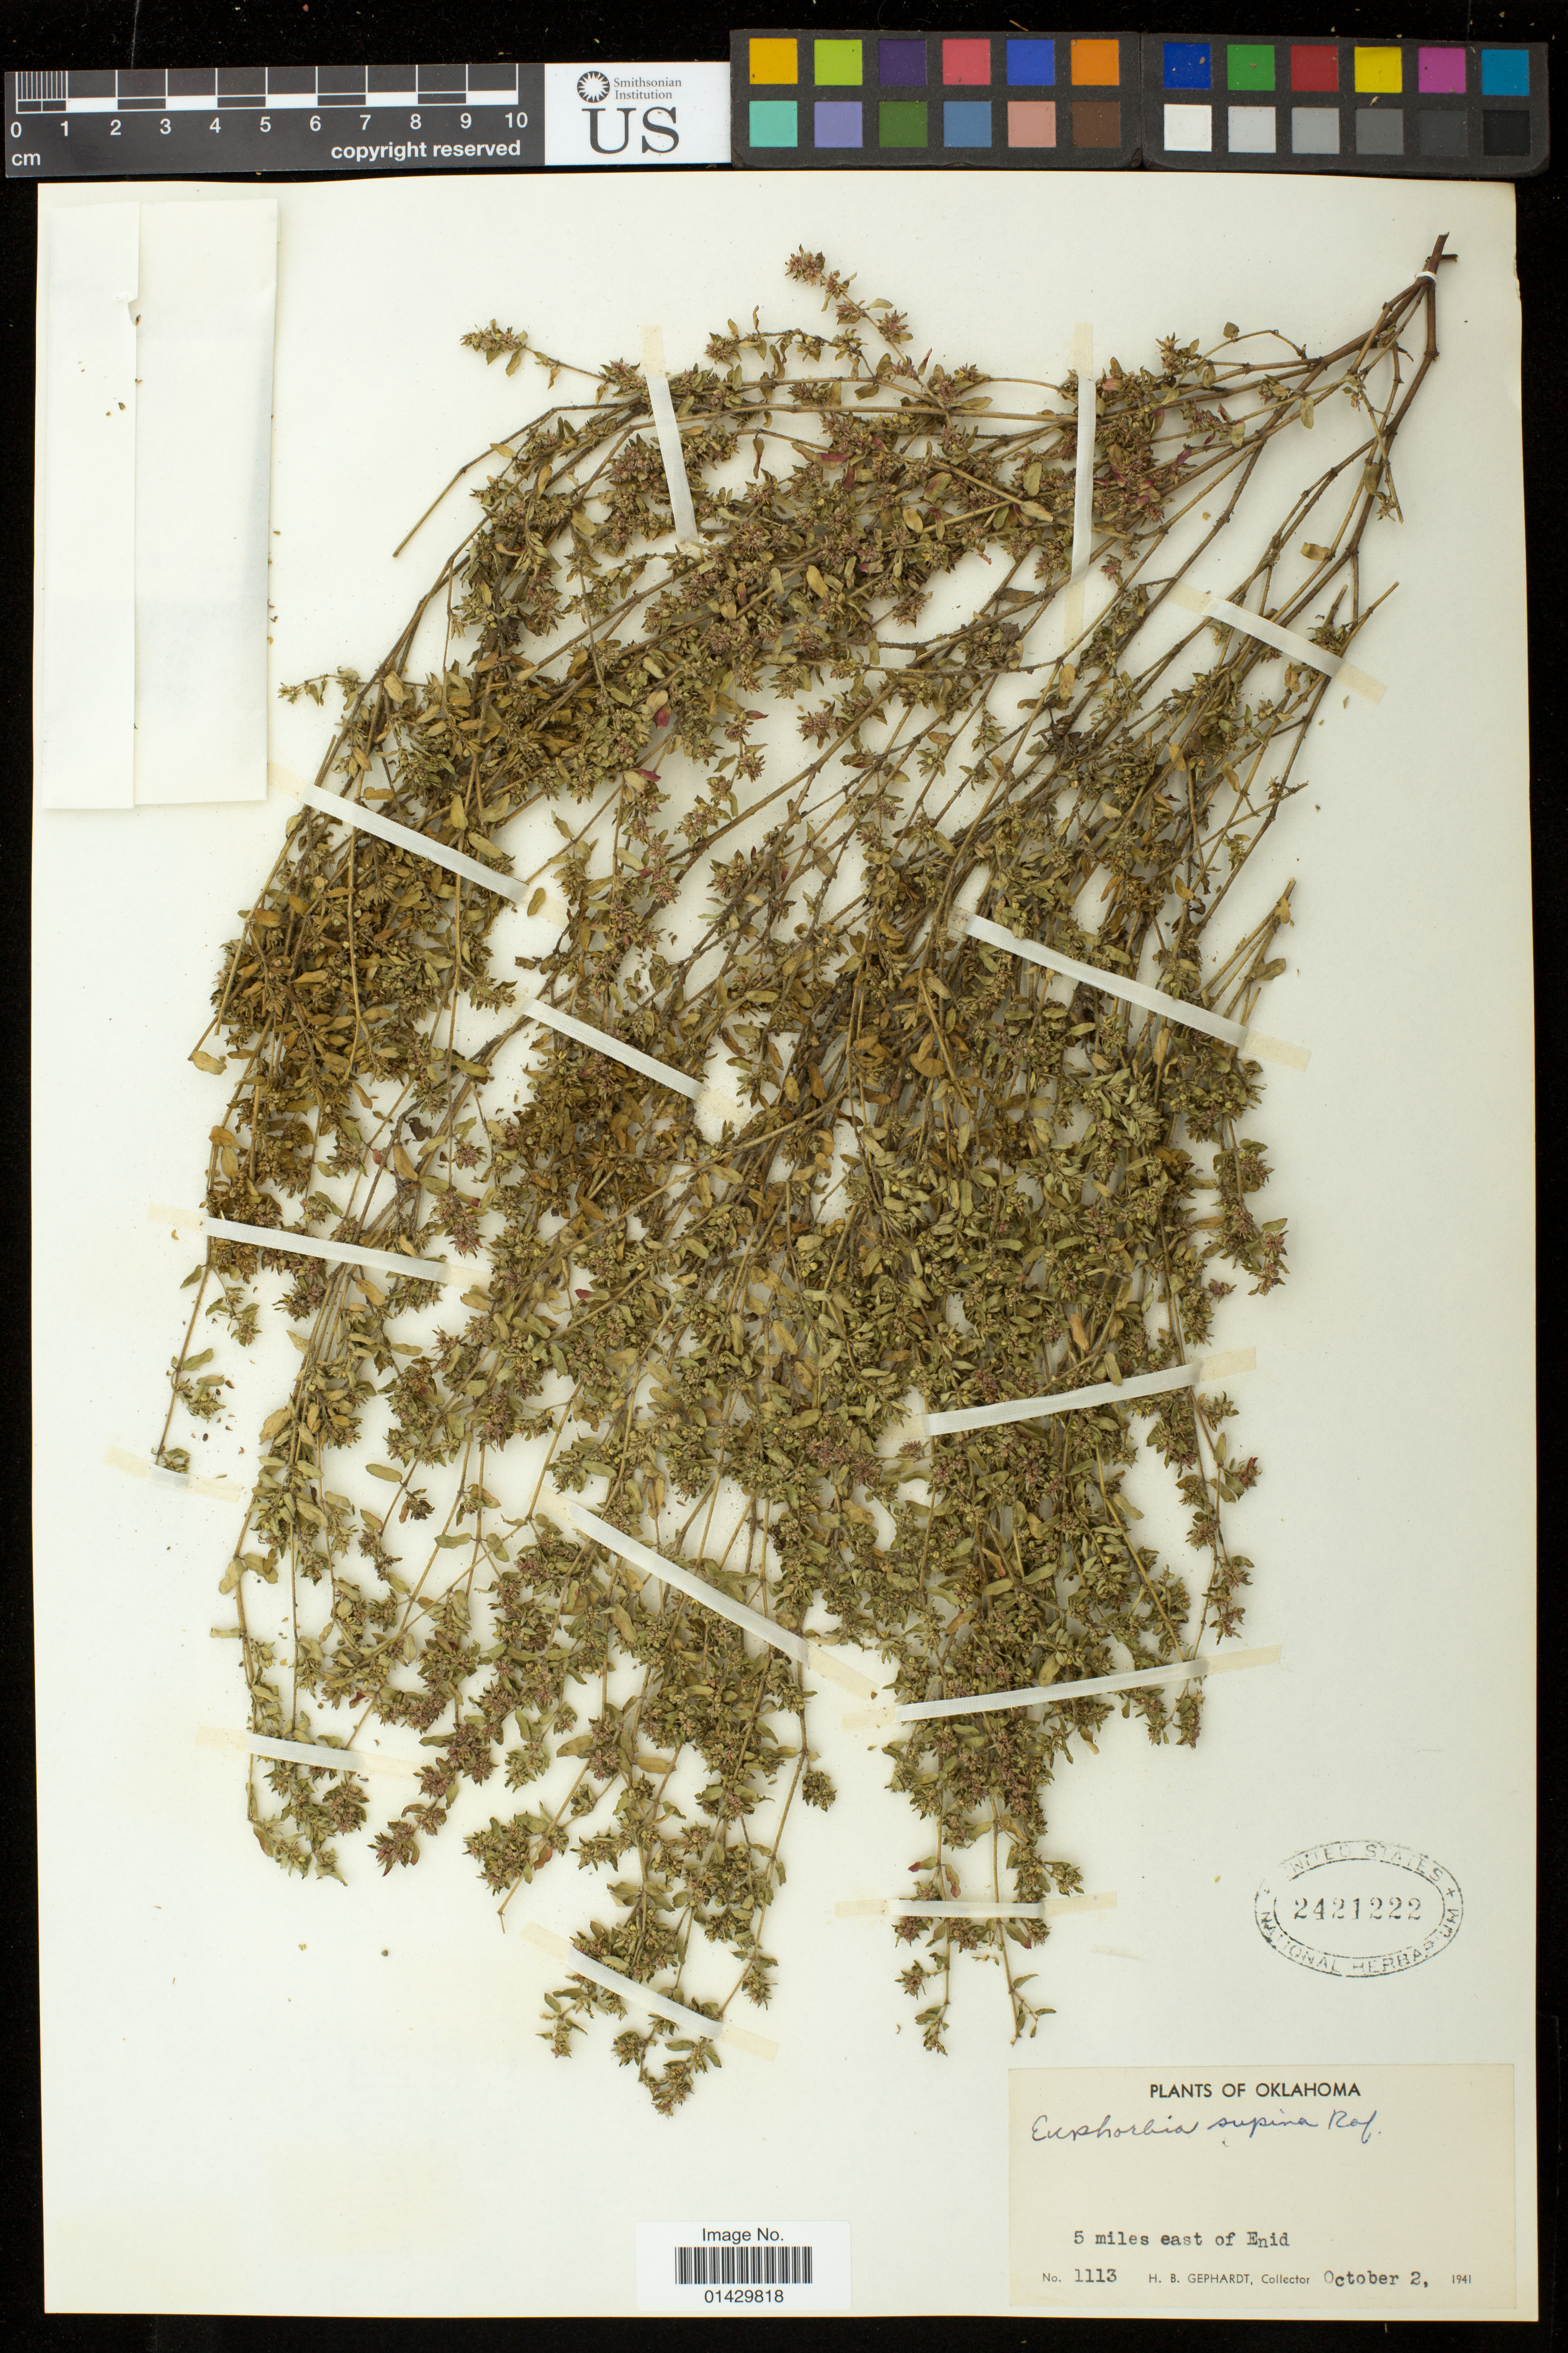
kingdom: Plantae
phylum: Tracheophyta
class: Magnoliopsida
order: Malpighiales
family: Euphorbiaceae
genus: Euphorbia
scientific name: Euphorbia maculata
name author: L.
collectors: H. Gephardt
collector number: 1113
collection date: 1941-10-02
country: United States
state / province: Oklahoma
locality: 5 miles east of Enid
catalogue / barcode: US 2421222